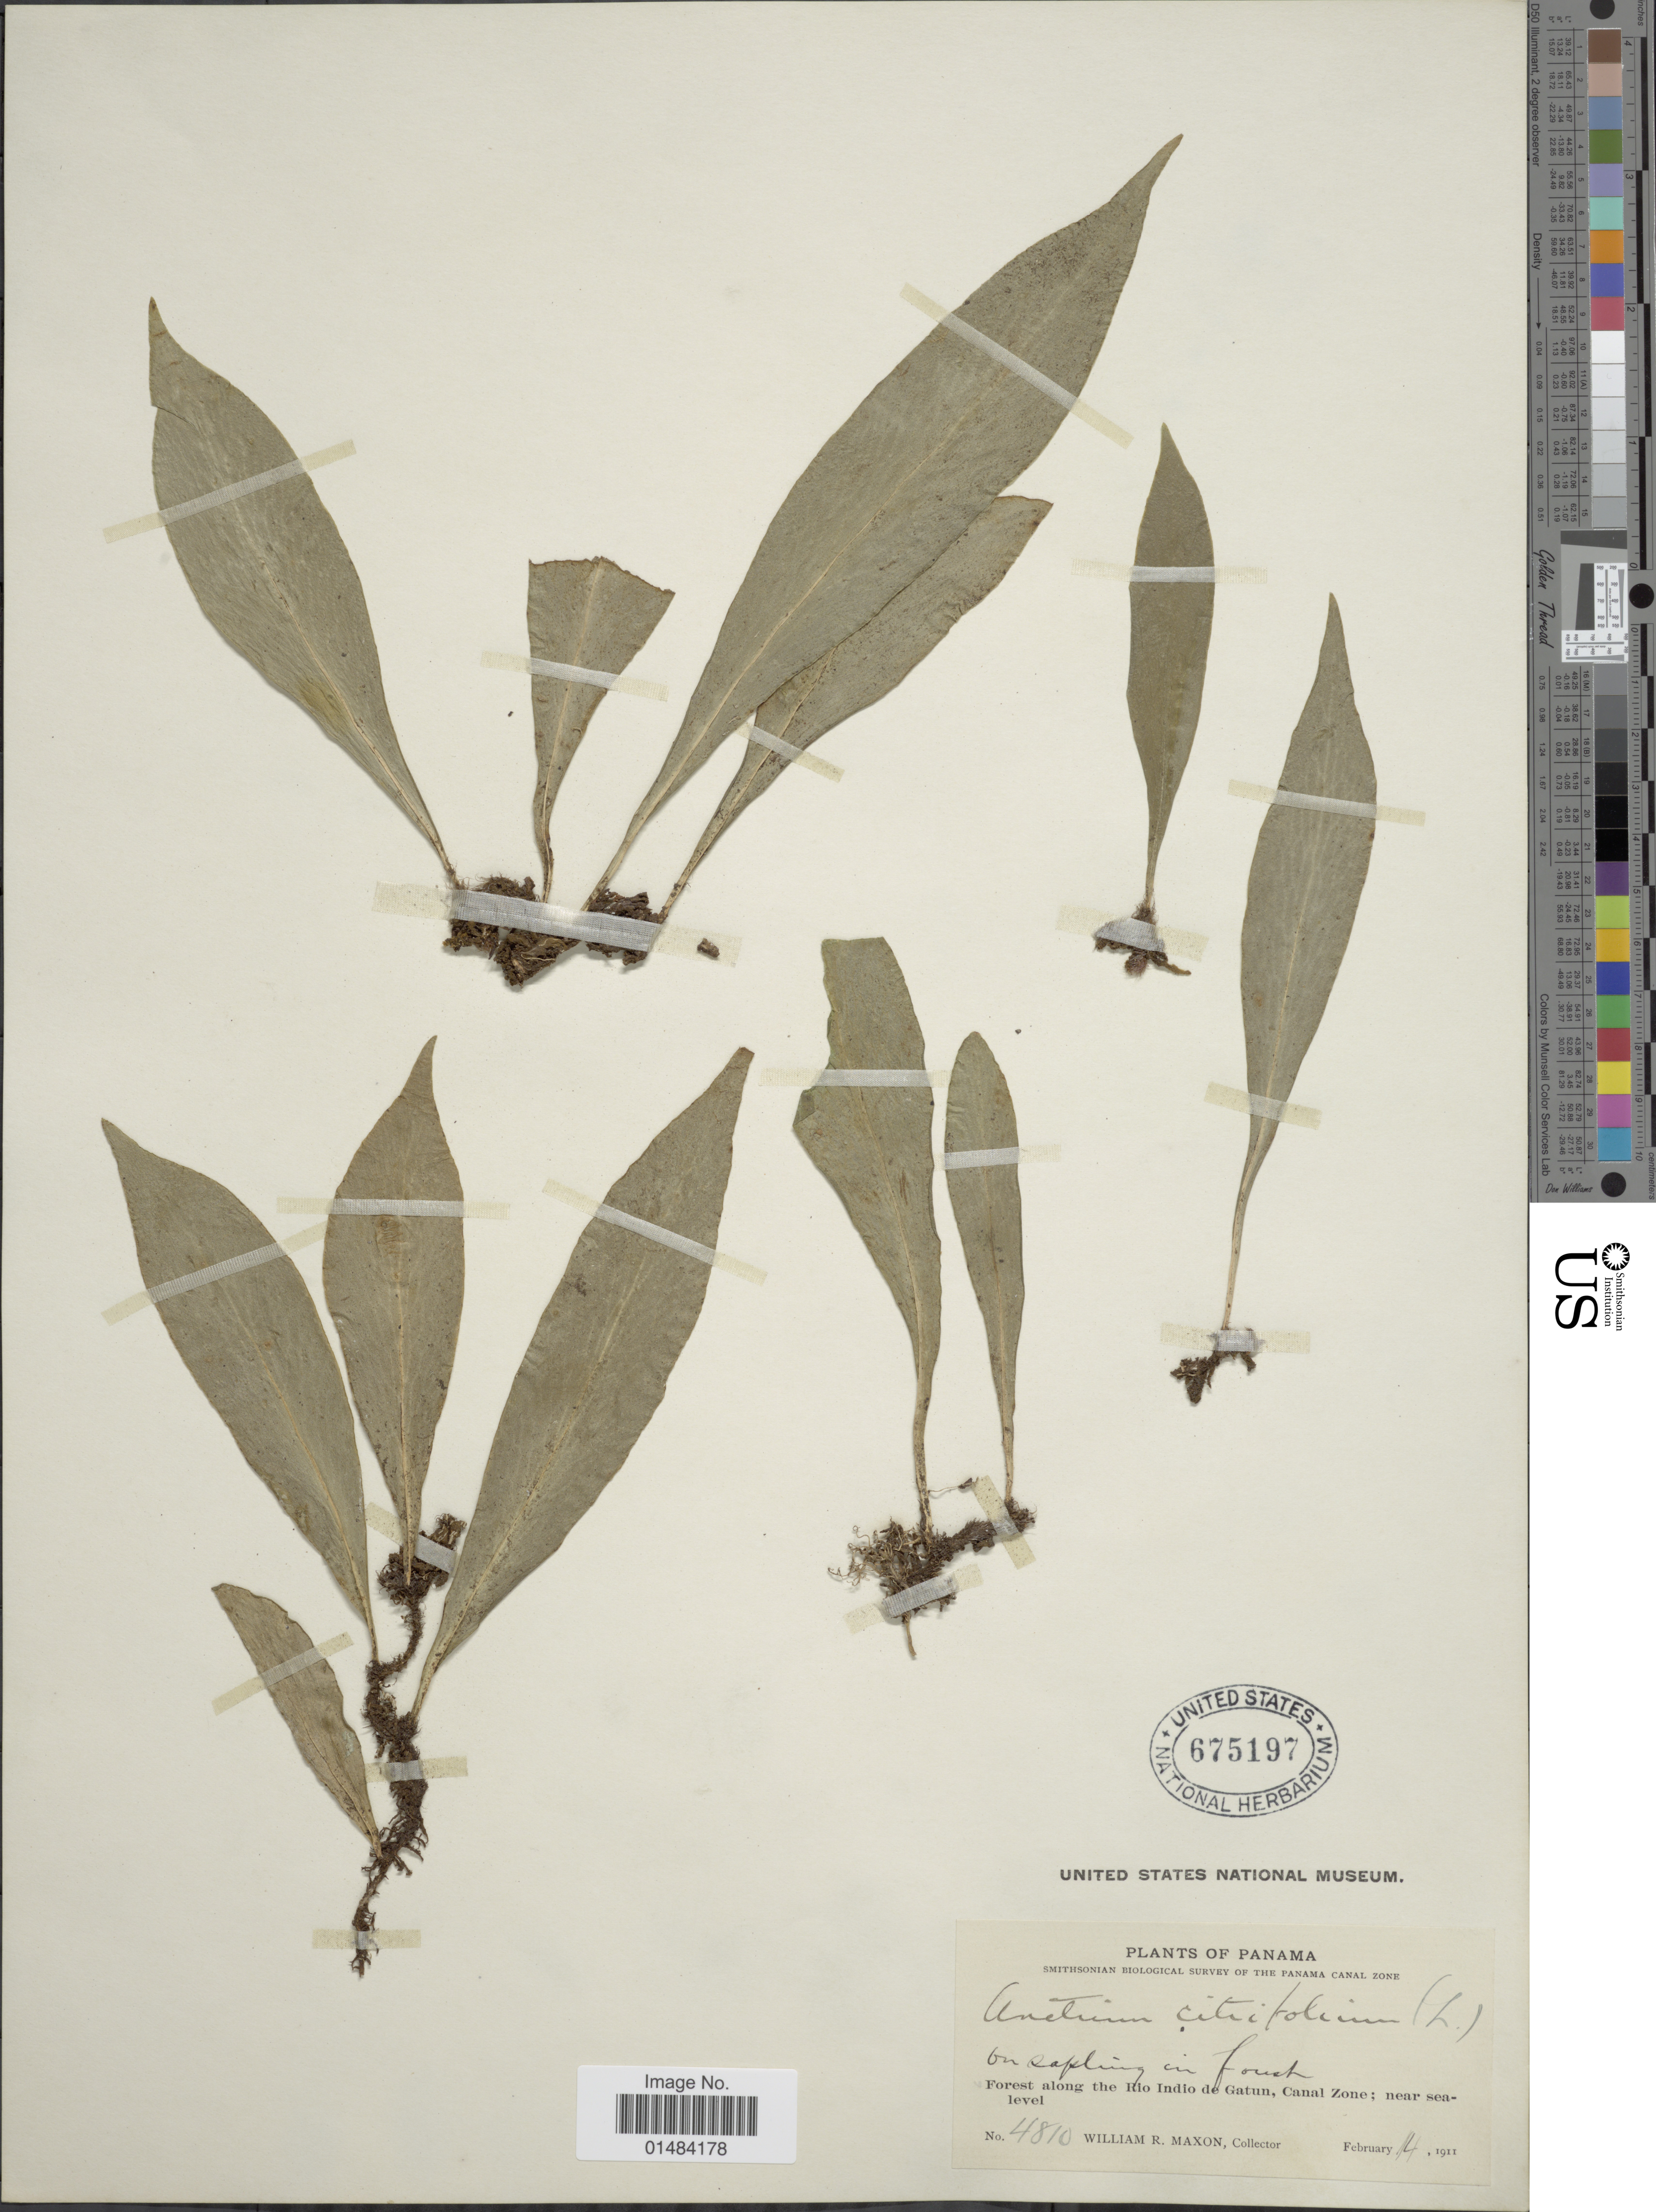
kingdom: Plantae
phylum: Tracheophyta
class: Polypodiopsida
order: Polypodiales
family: Pteridaceae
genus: Anetium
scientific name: Anetium citrifolium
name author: (L.) Splitg.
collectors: W. R. Maxon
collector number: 4810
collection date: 1911-02-14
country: Panama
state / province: Colón / Panamá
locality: Forest along the Rio Indio de Gatun, Canal Zone.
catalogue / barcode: US 675197